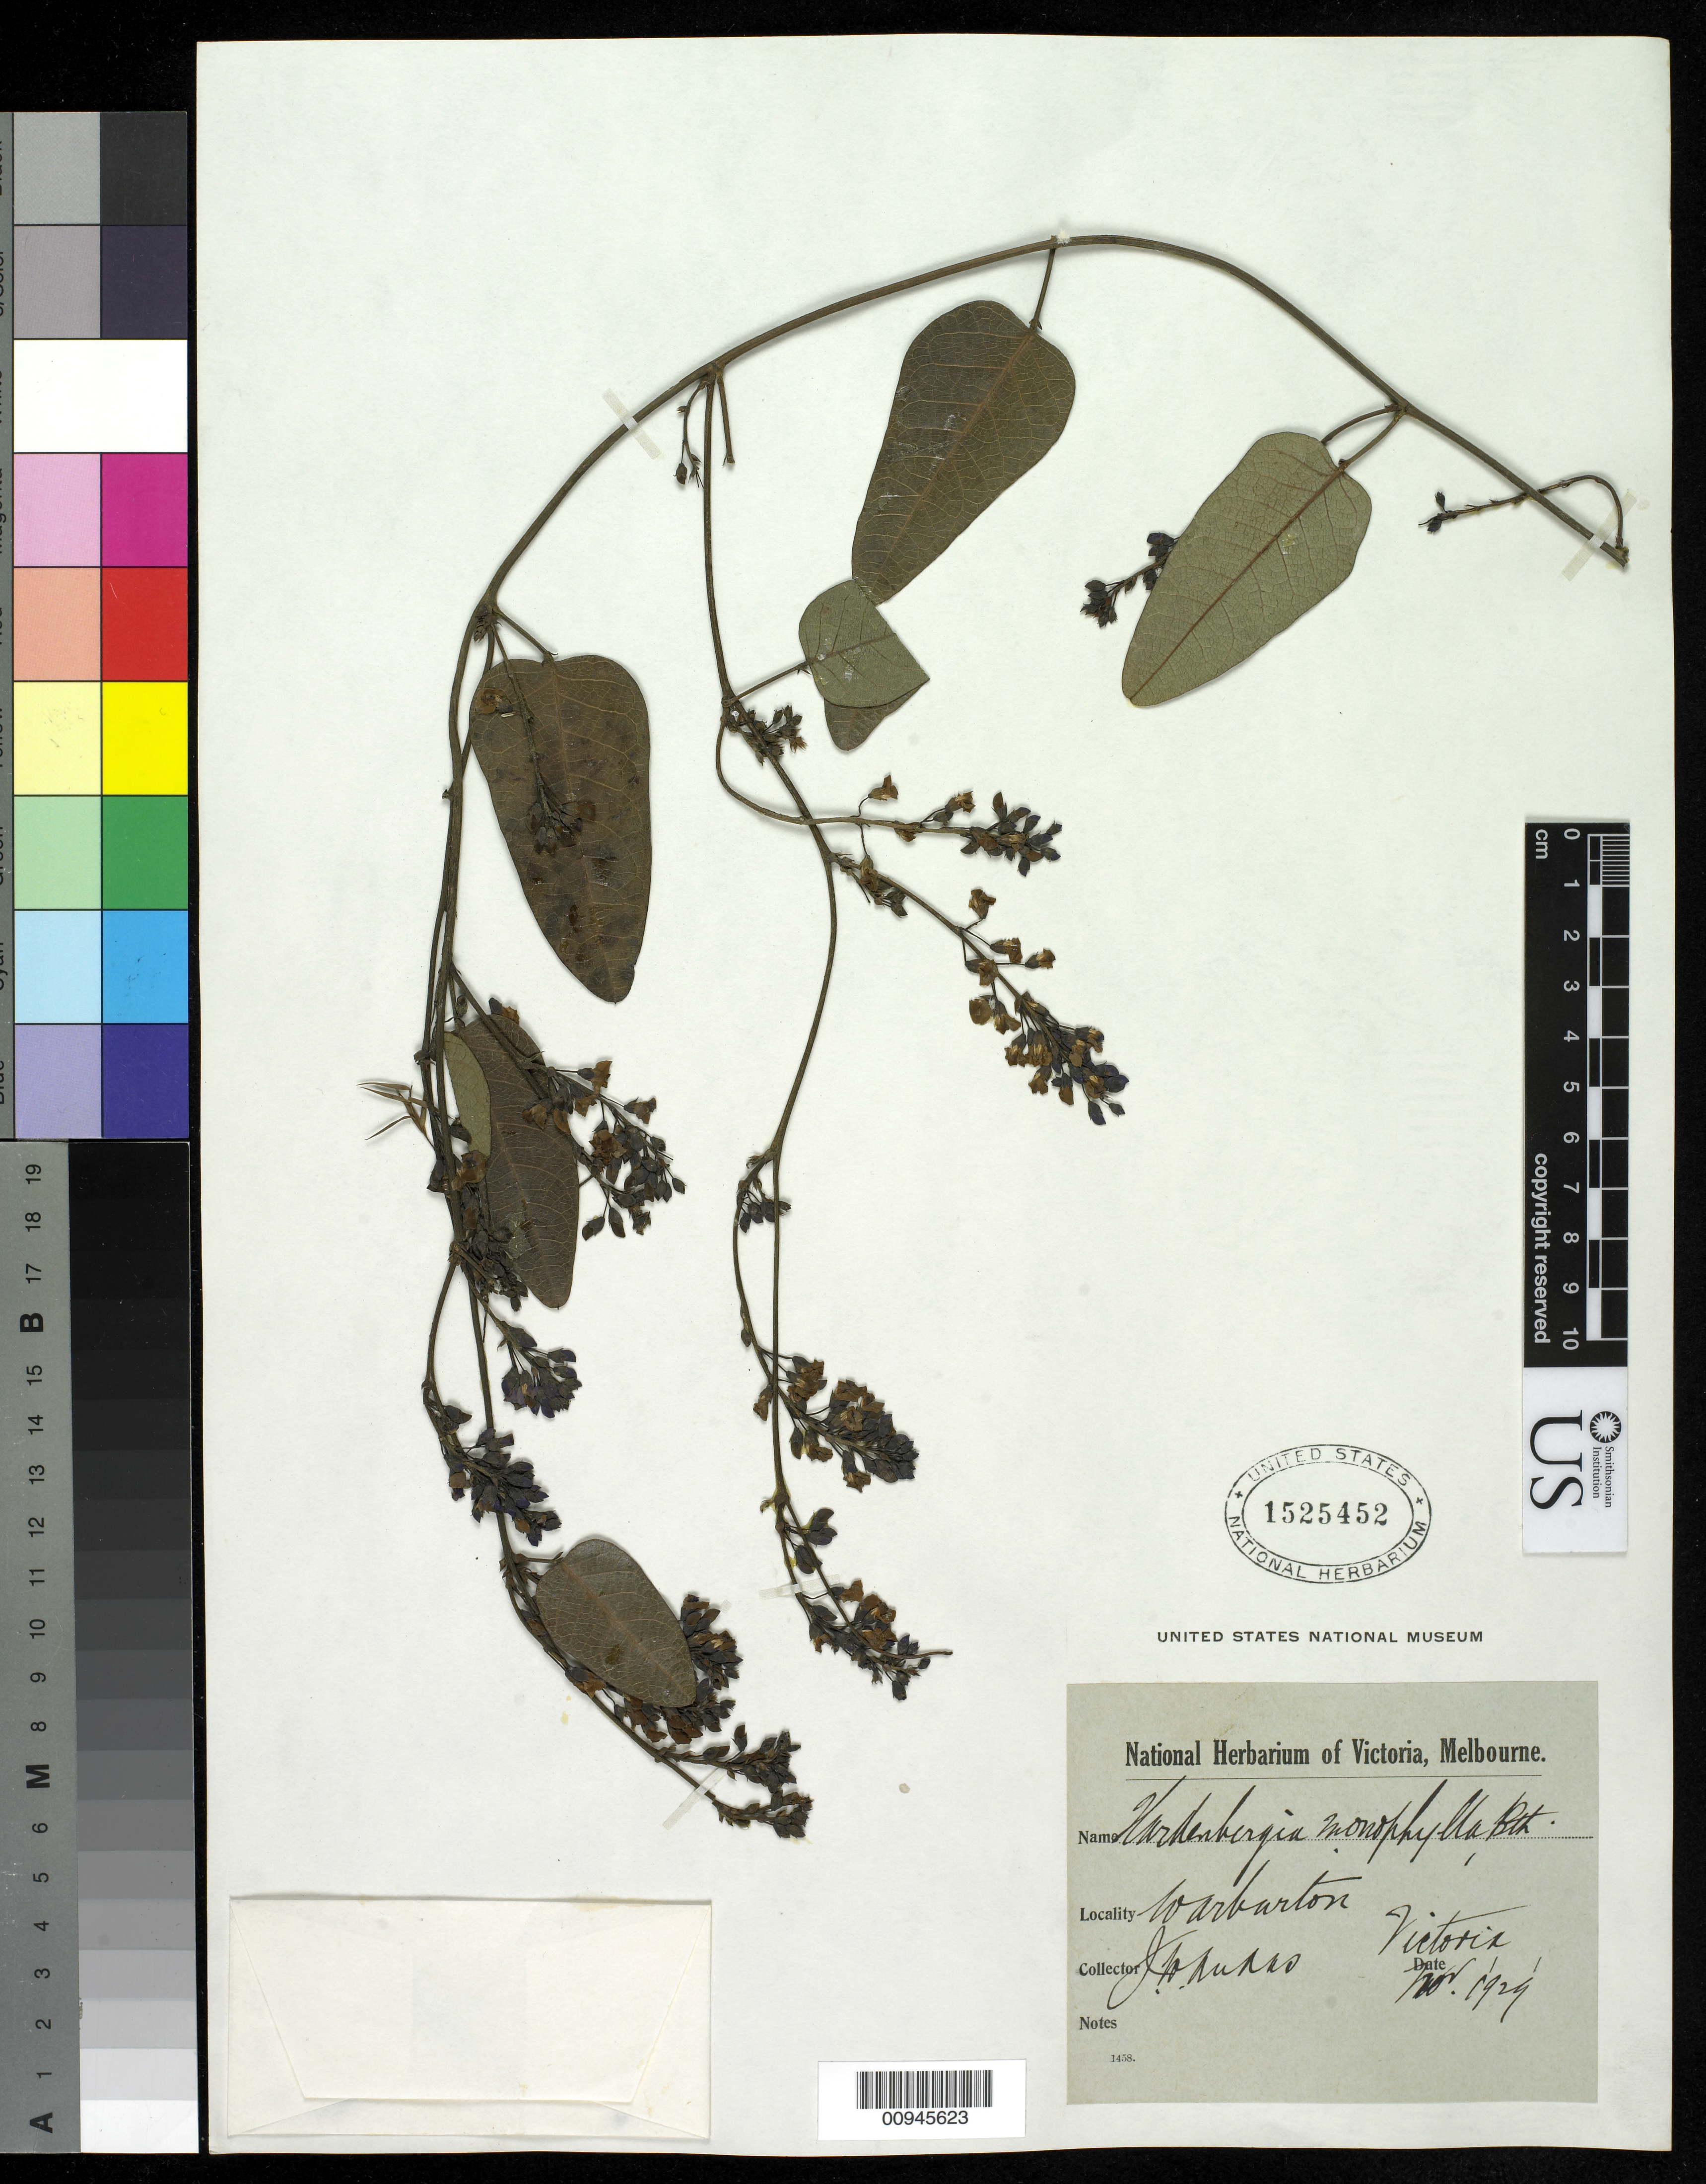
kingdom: Plantae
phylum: Tracheophyta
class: Magnoliopsida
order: Fabales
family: Fabaceae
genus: Hardenbergia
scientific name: Hardenbergia violacea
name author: (Schneev.) Stearn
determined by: Egan, Ashley N., (US), Smithsonian Institution - National Museum of Natural History (UNITED STATES)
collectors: J. Audas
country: Australia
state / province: Victoria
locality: Warburton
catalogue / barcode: US 1525452